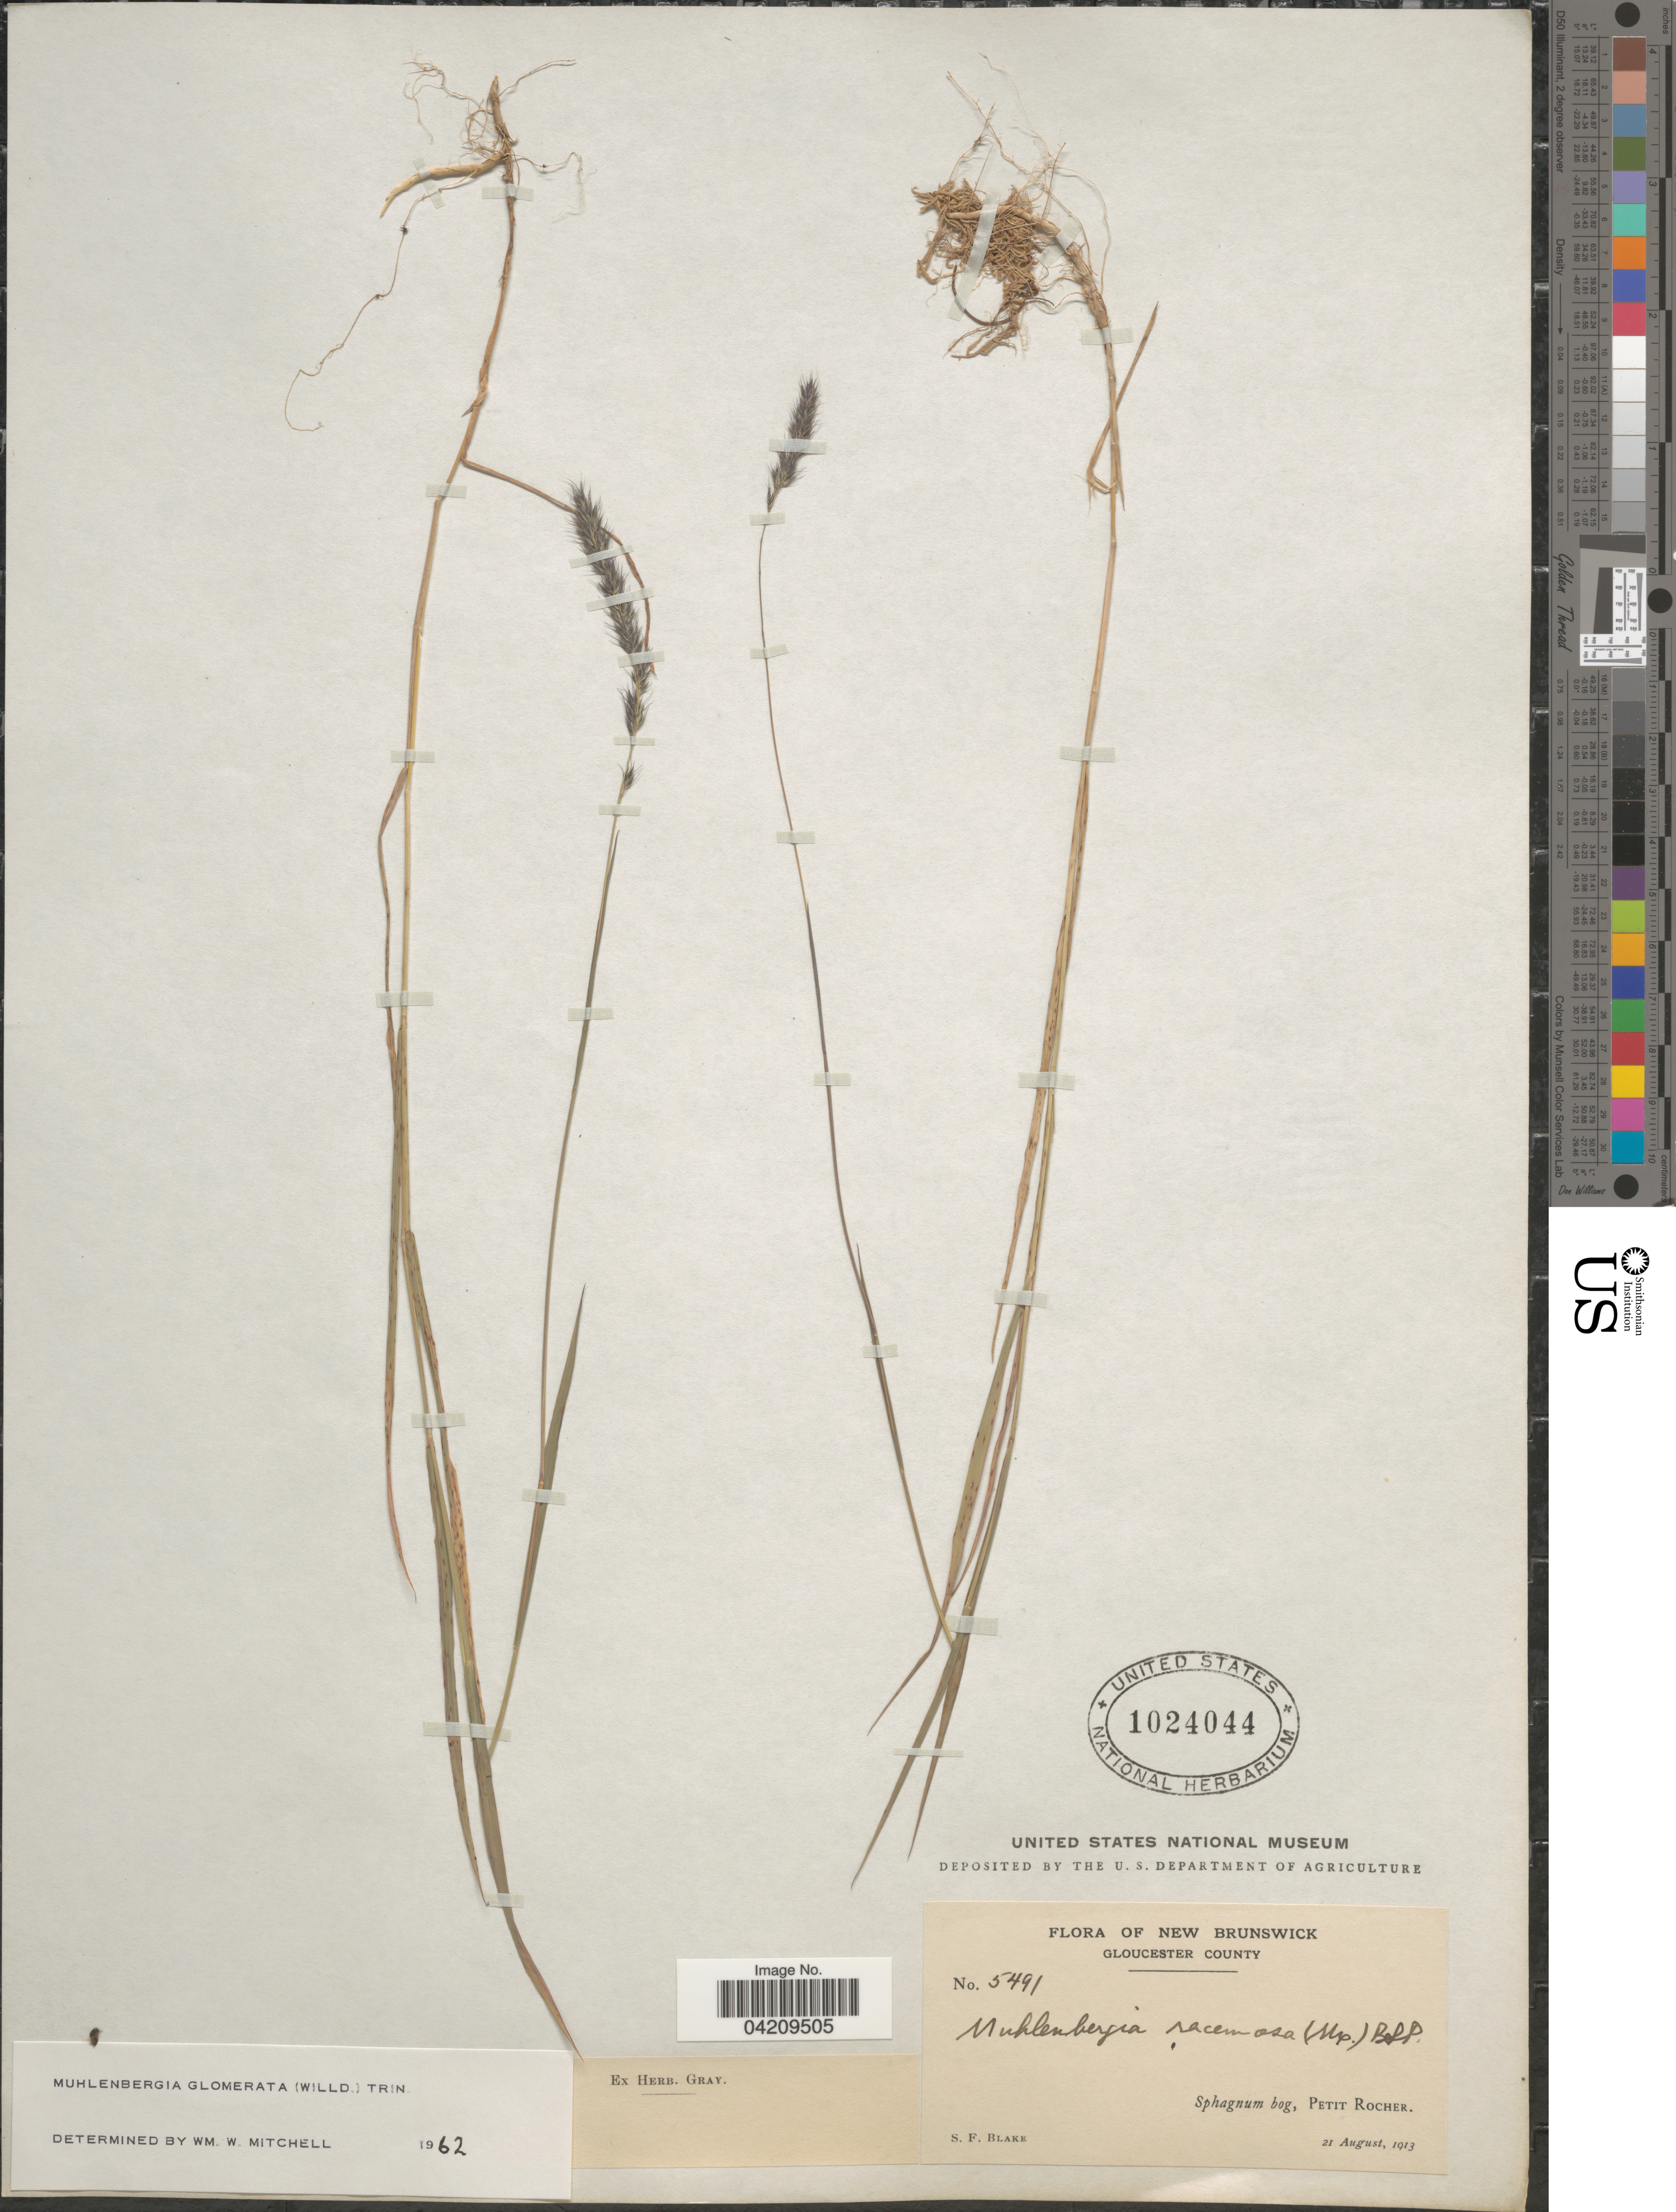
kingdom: Plantae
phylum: Tracheophyta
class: Liliopsida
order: Poales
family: Poaceae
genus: Muhlenbergia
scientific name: Muhlenbergia glomerata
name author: (Willd.) Trin.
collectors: S. Blake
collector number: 5491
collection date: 1913-08-21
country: Canada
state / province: New Brunswick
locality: Gloucester County. Sphagnum bog, Petit Rocher.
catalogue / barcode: US 1024044